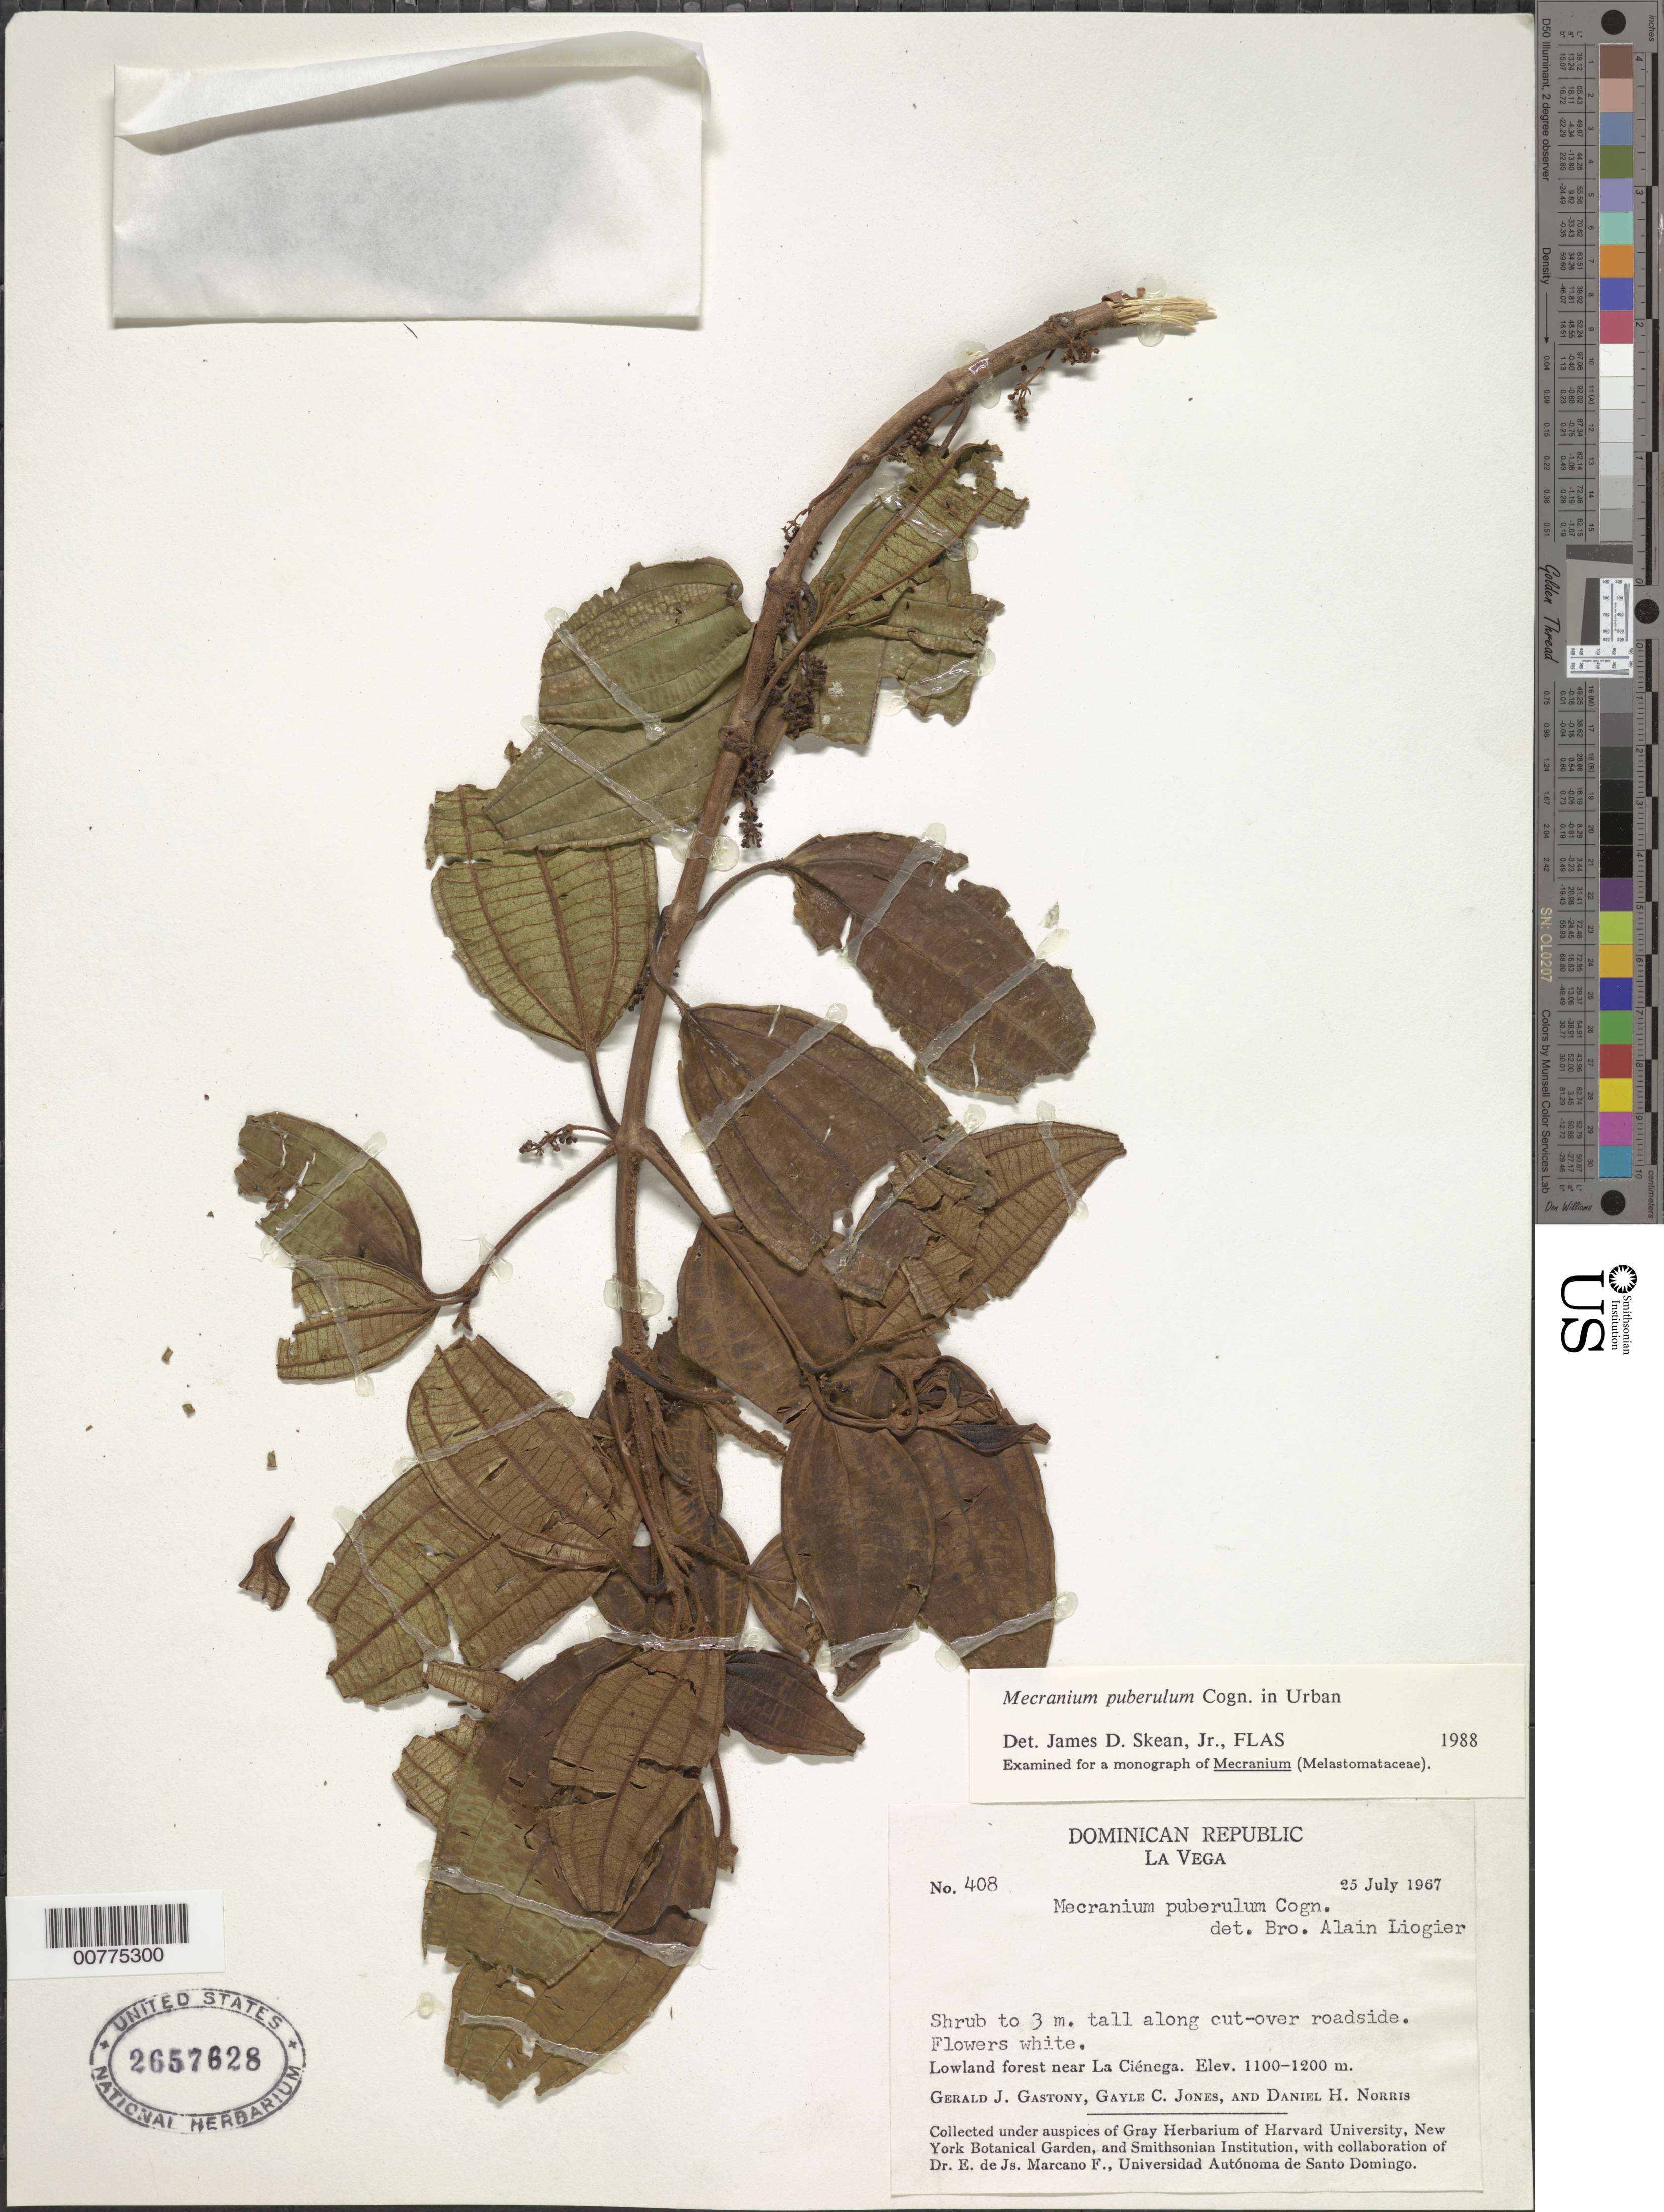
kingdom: Plantae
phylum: Tracheophyta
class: Magnoliopsida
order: Myrtales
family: Melastomataceae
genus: Mecranium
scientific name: Mecranium puberulum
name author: Cogn.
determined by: Skean, J. D., Jr.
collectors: G. Gastony, G. C. Jones & D. H. Norris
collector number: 408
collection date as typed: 25 Jul 1967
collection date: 1967-07-25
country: Dominican Republic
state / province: La Vega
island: Hispaniola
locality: Near La Ciénaga.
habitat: Lowland forest, along cut-over roadside.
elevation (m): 1100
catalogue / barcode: US 2657628